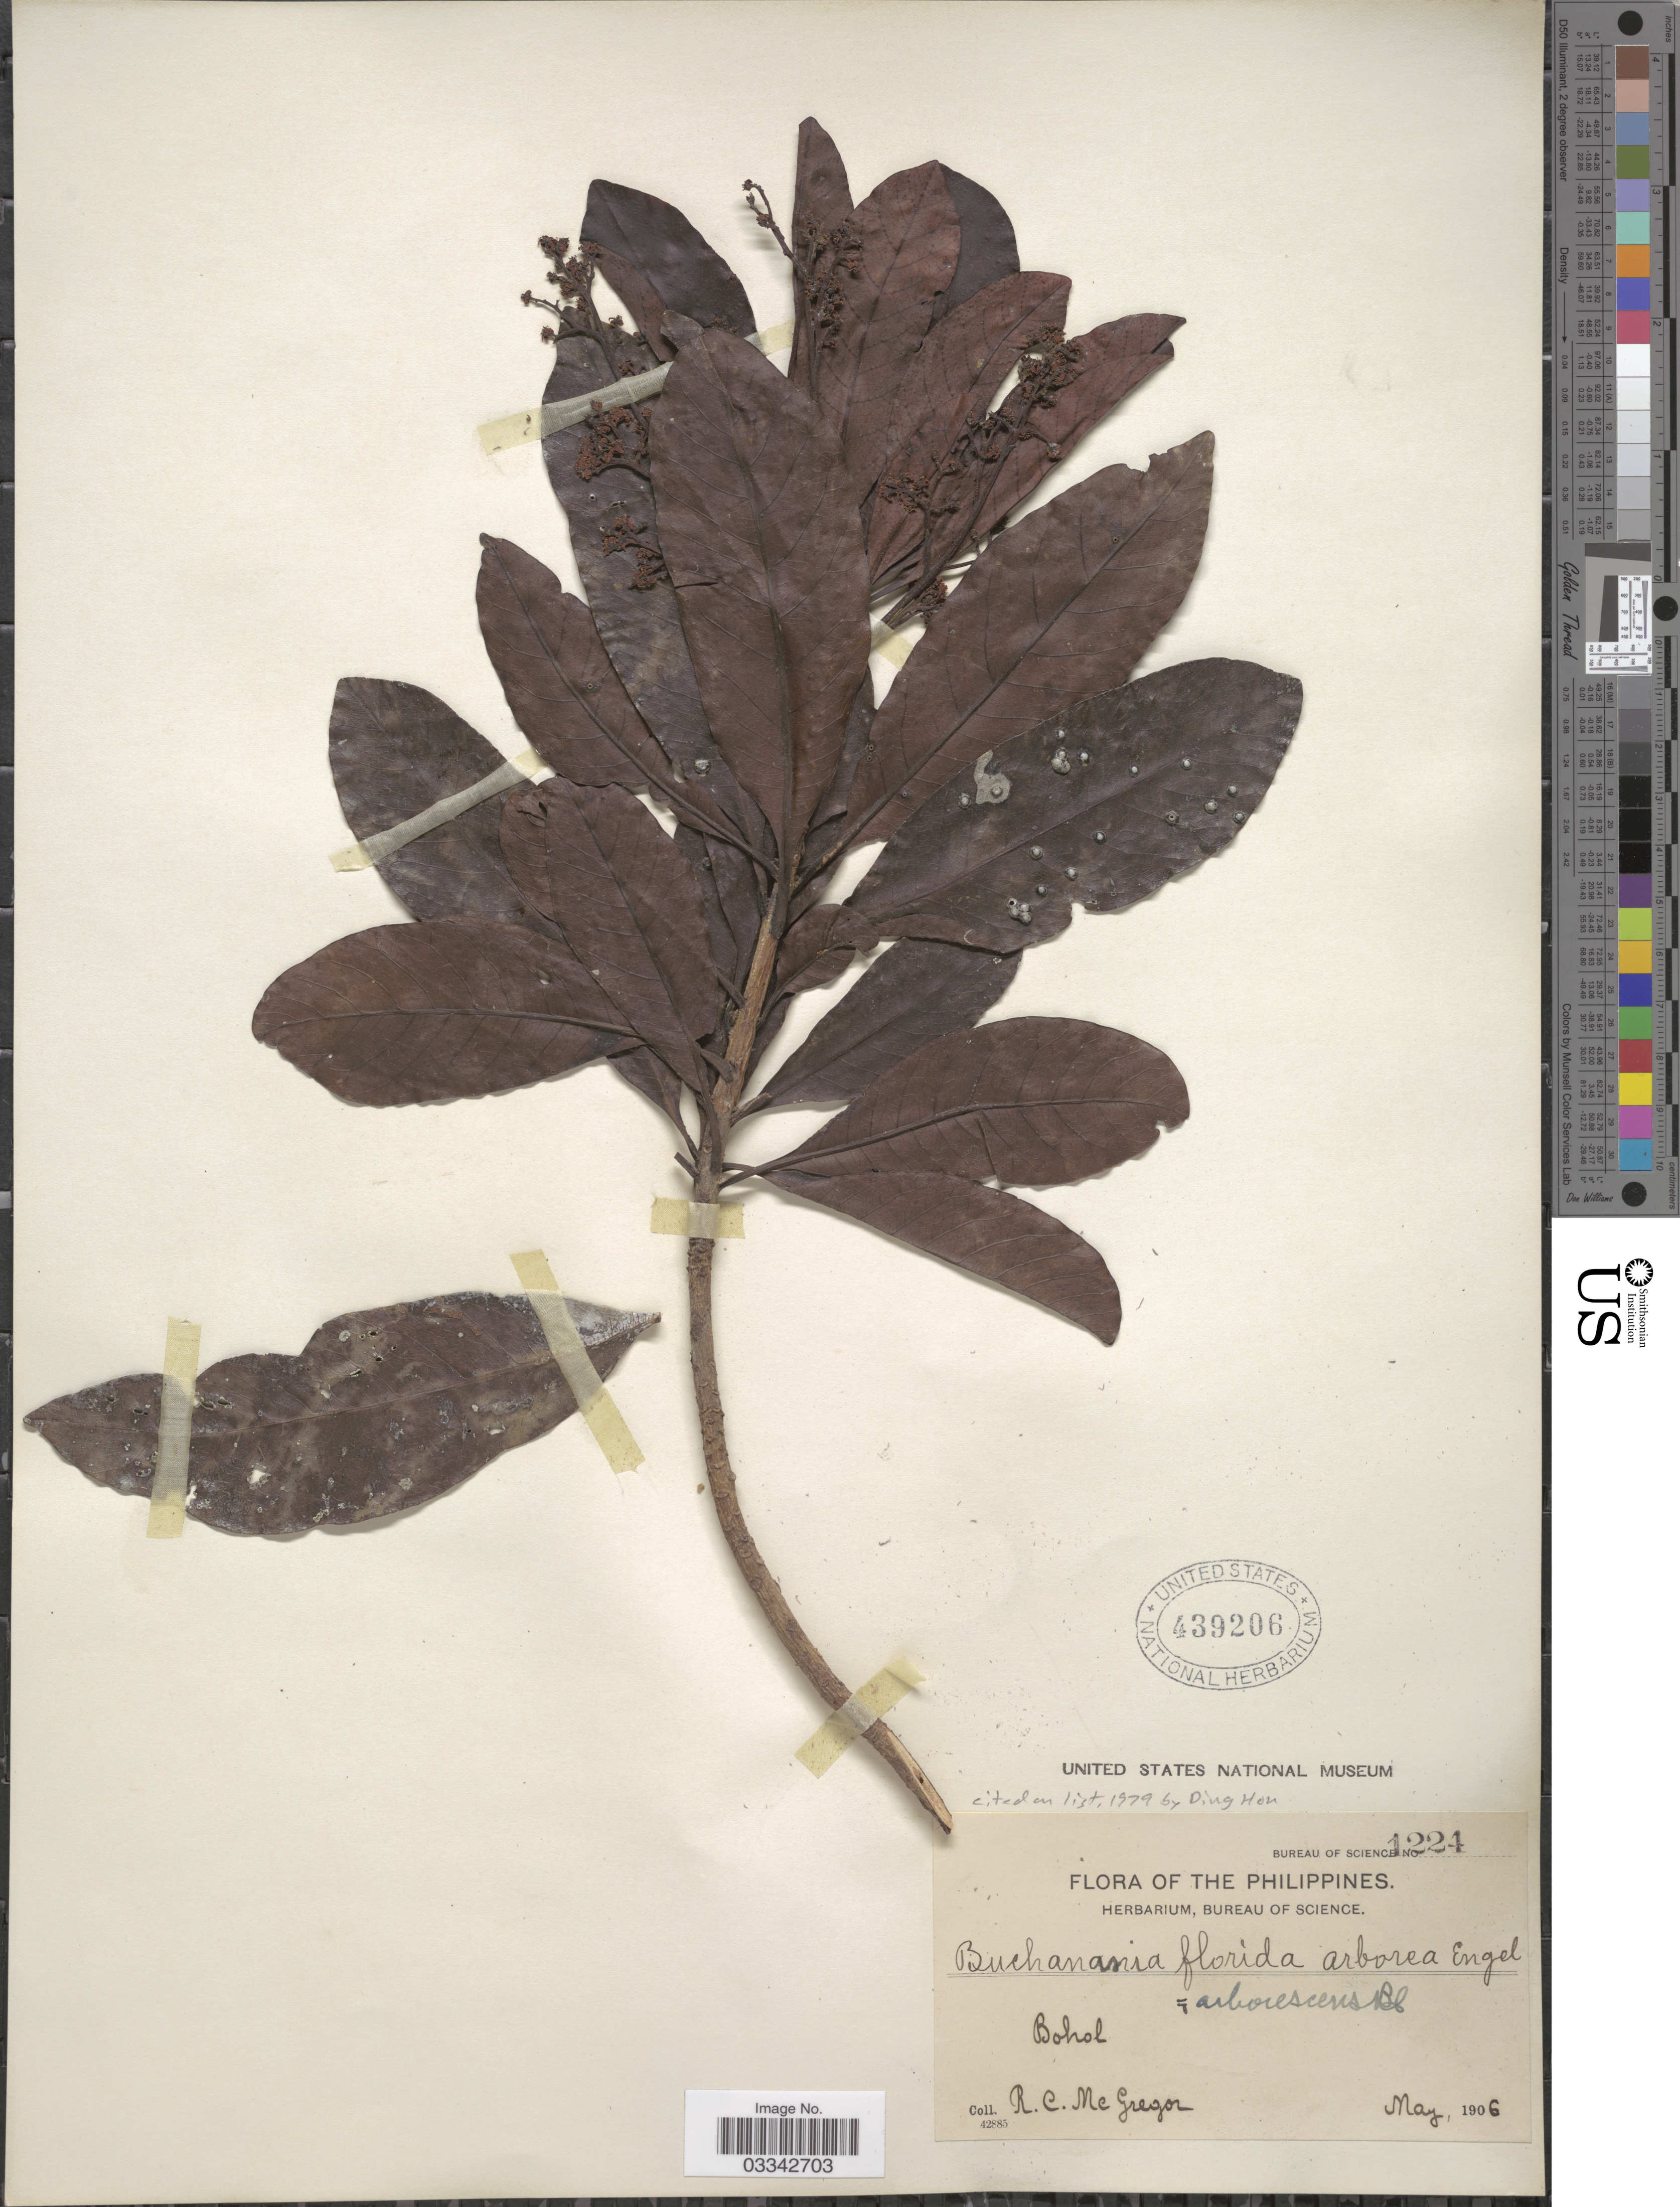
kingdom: Plantae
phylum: Tracheophyta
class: Magnoliopsida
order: Sapindales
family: Anacardiaceae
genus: Buchanania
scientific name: Buchanania arborescens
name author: (Blume) Blume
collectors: R. C. McGregor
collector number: Bureau of Science 1224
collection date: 1906-05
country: Philippines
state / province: Central Visayas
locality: Bohol.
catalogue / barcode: US 439206